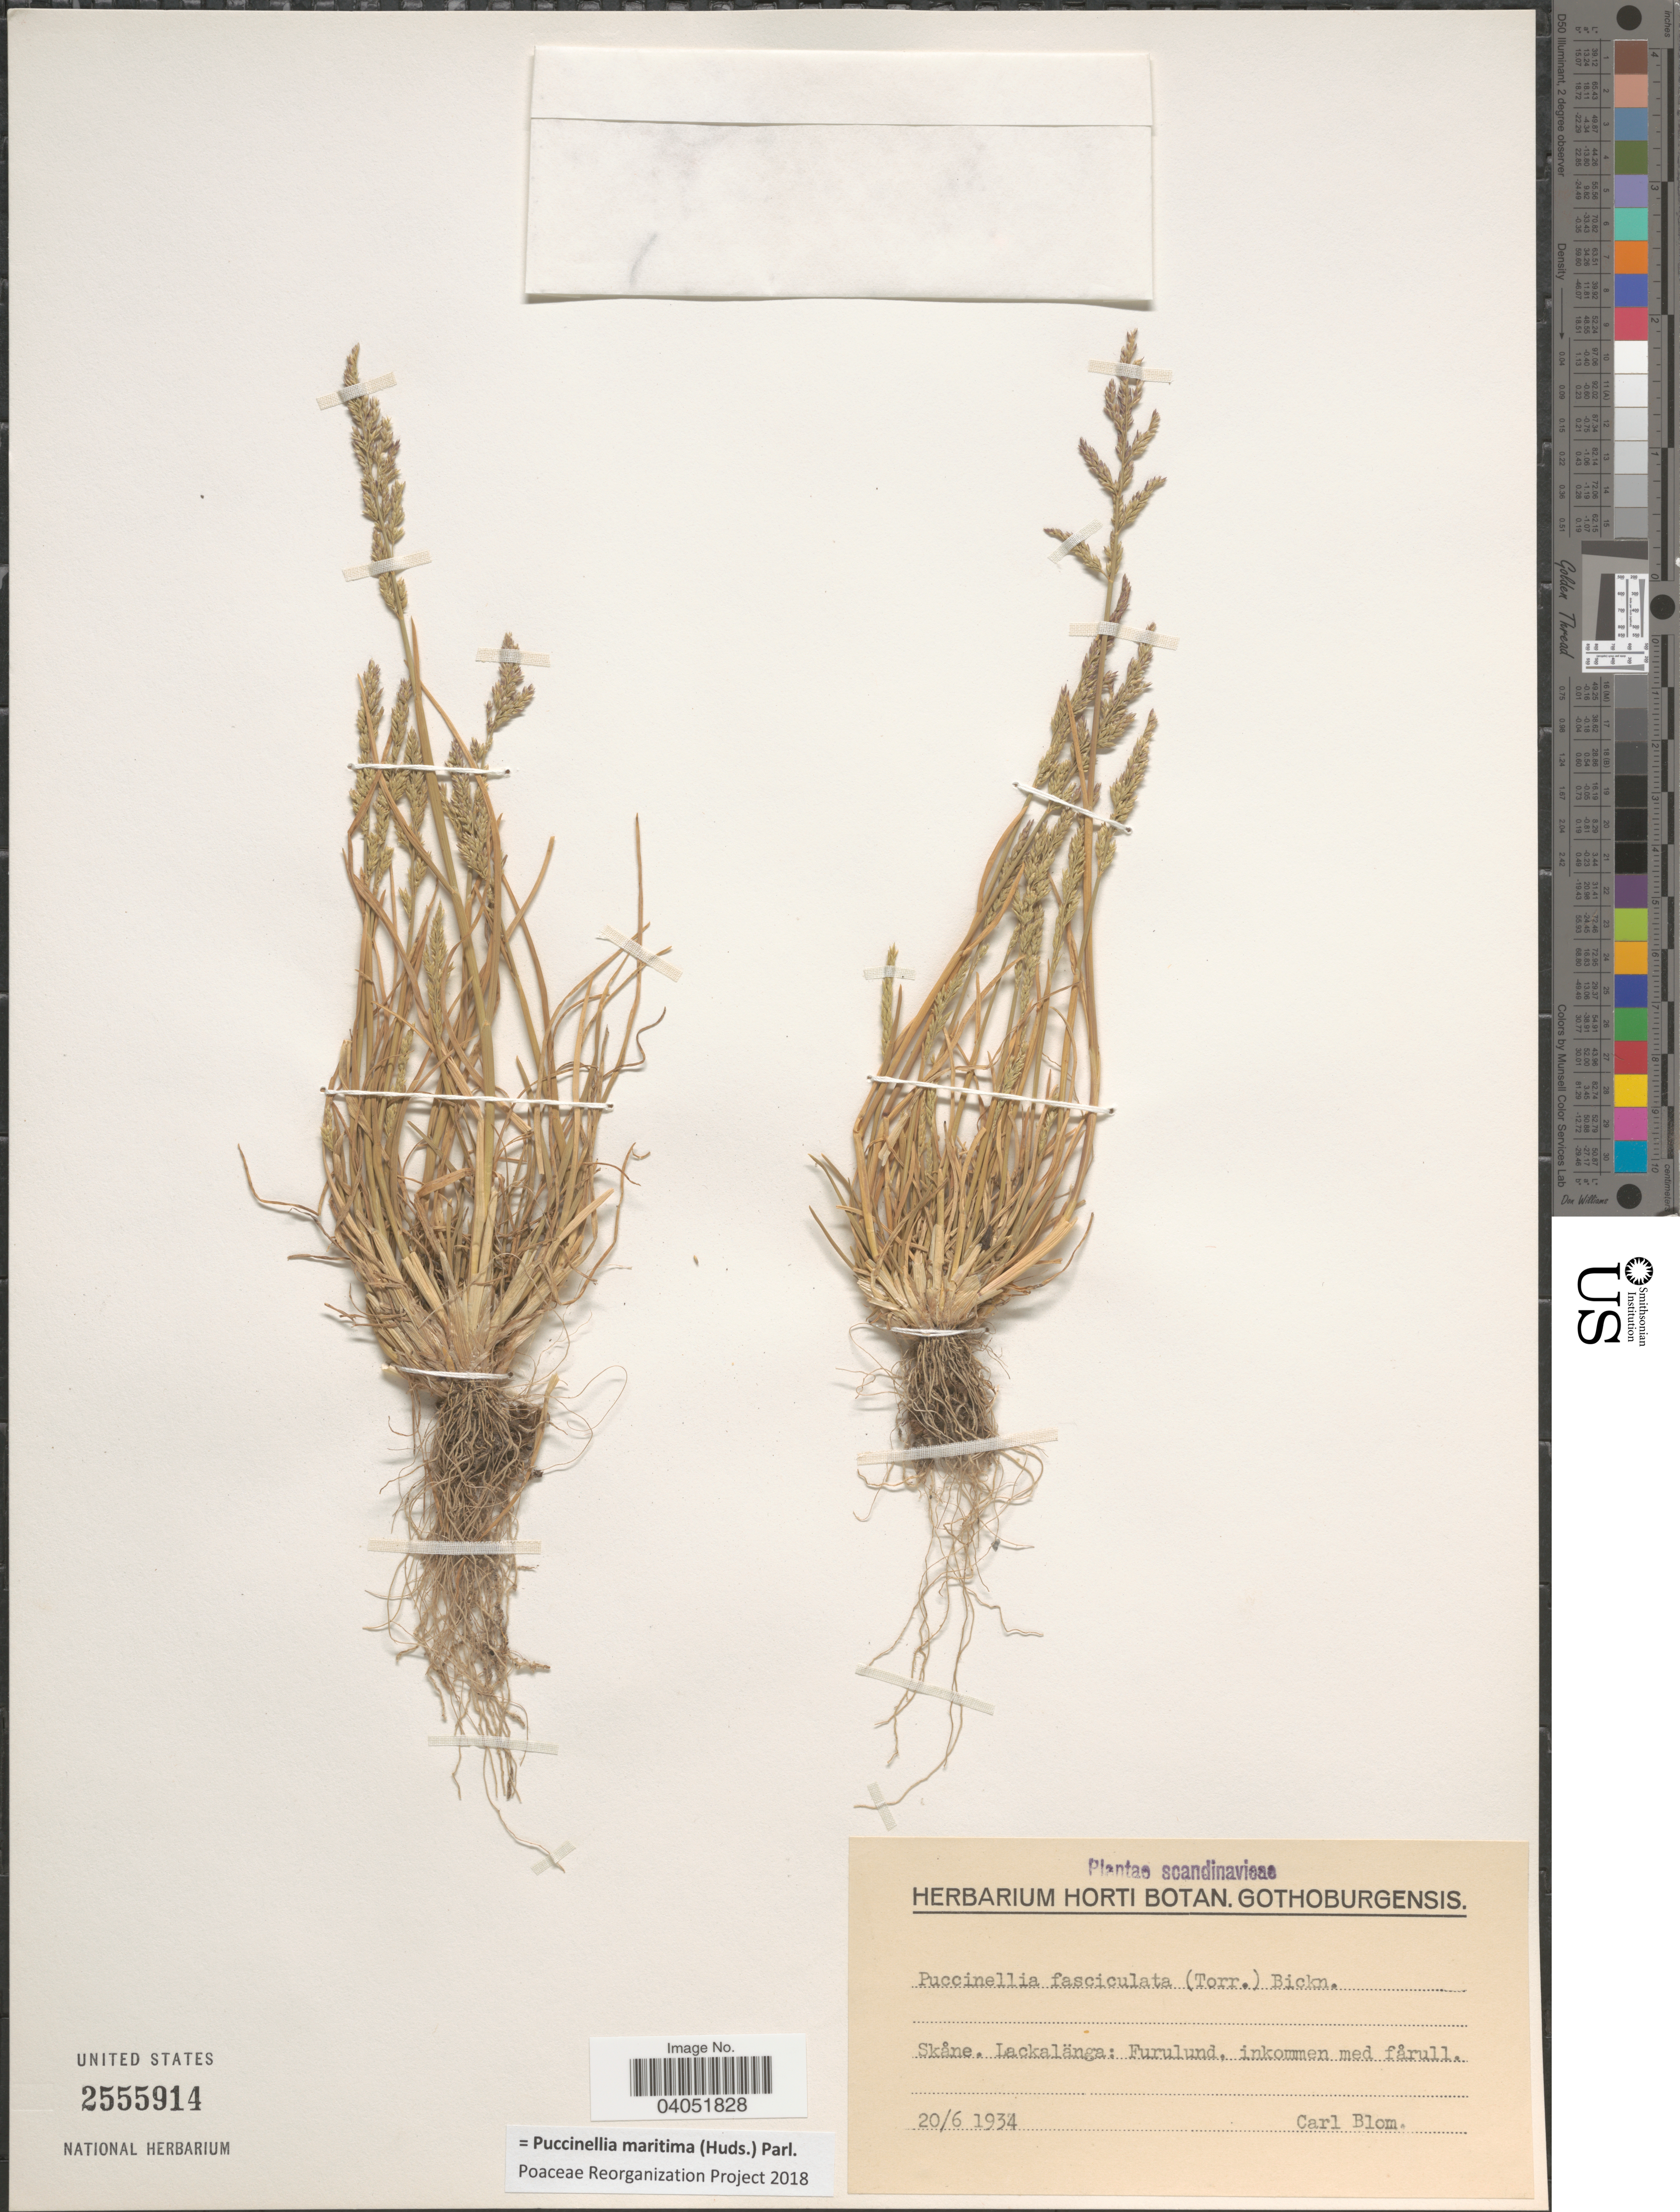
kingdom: Plantae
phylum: Tracheophyta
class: Magnoliopsida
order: Fagales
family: Fagaceae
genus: Quercus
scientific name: Quercus cerris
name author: L.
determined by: Soreng, Robert J., Research Associate (BOT), Smithsonian Institution - National Museum of Natural History (UNITED STATES)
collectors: C. H. Blom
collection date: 1934-06-20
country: Sweden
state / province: Skåne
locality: Lackalänga: Furulund, inkommen med fårull. (received with sheeps wool)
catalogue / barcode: US 2555914